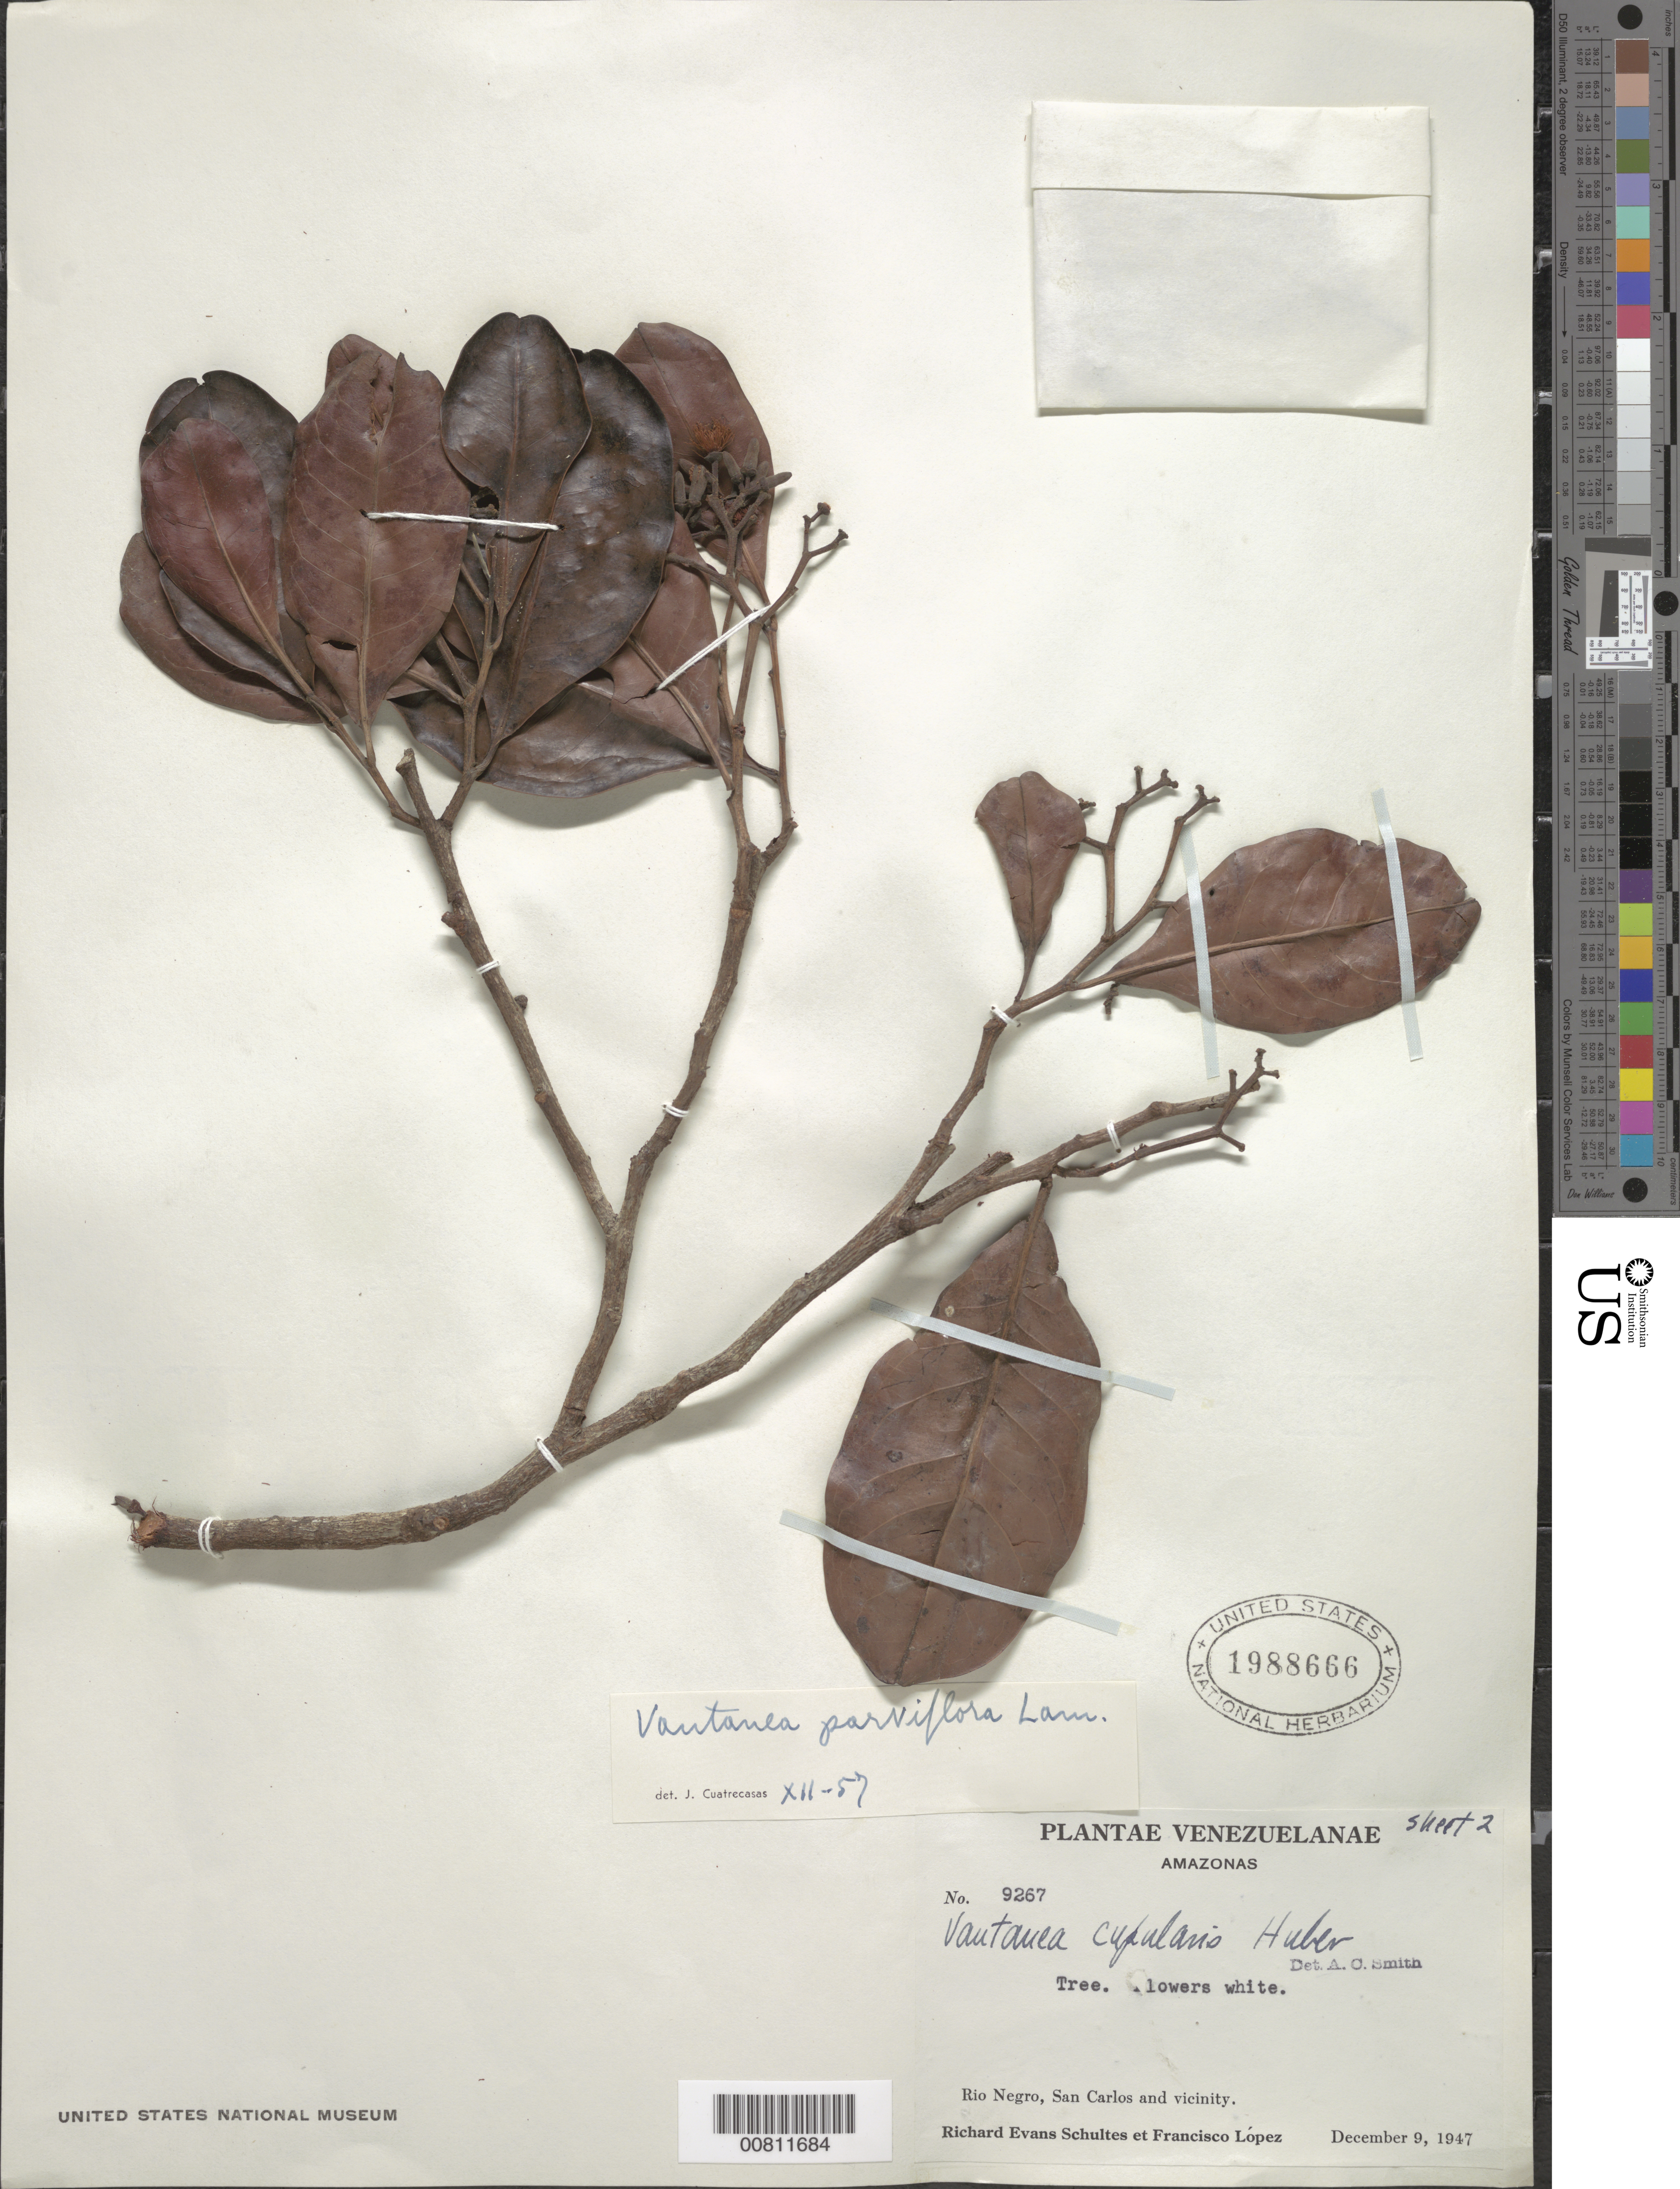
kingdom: Plantae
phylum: Tracheophyta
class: Magnoliopsida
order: Malpighiales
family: Humiriaceae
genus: Vantanea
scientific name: Vantanea parviflora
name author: Lam.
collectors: R. E. Schultes & F. Lopéz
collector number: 9267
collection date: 1947-12-09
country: Venezuela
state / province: Amazonas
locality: Rio Negro, San Carlos and vicinity.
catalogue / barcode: US 1988666